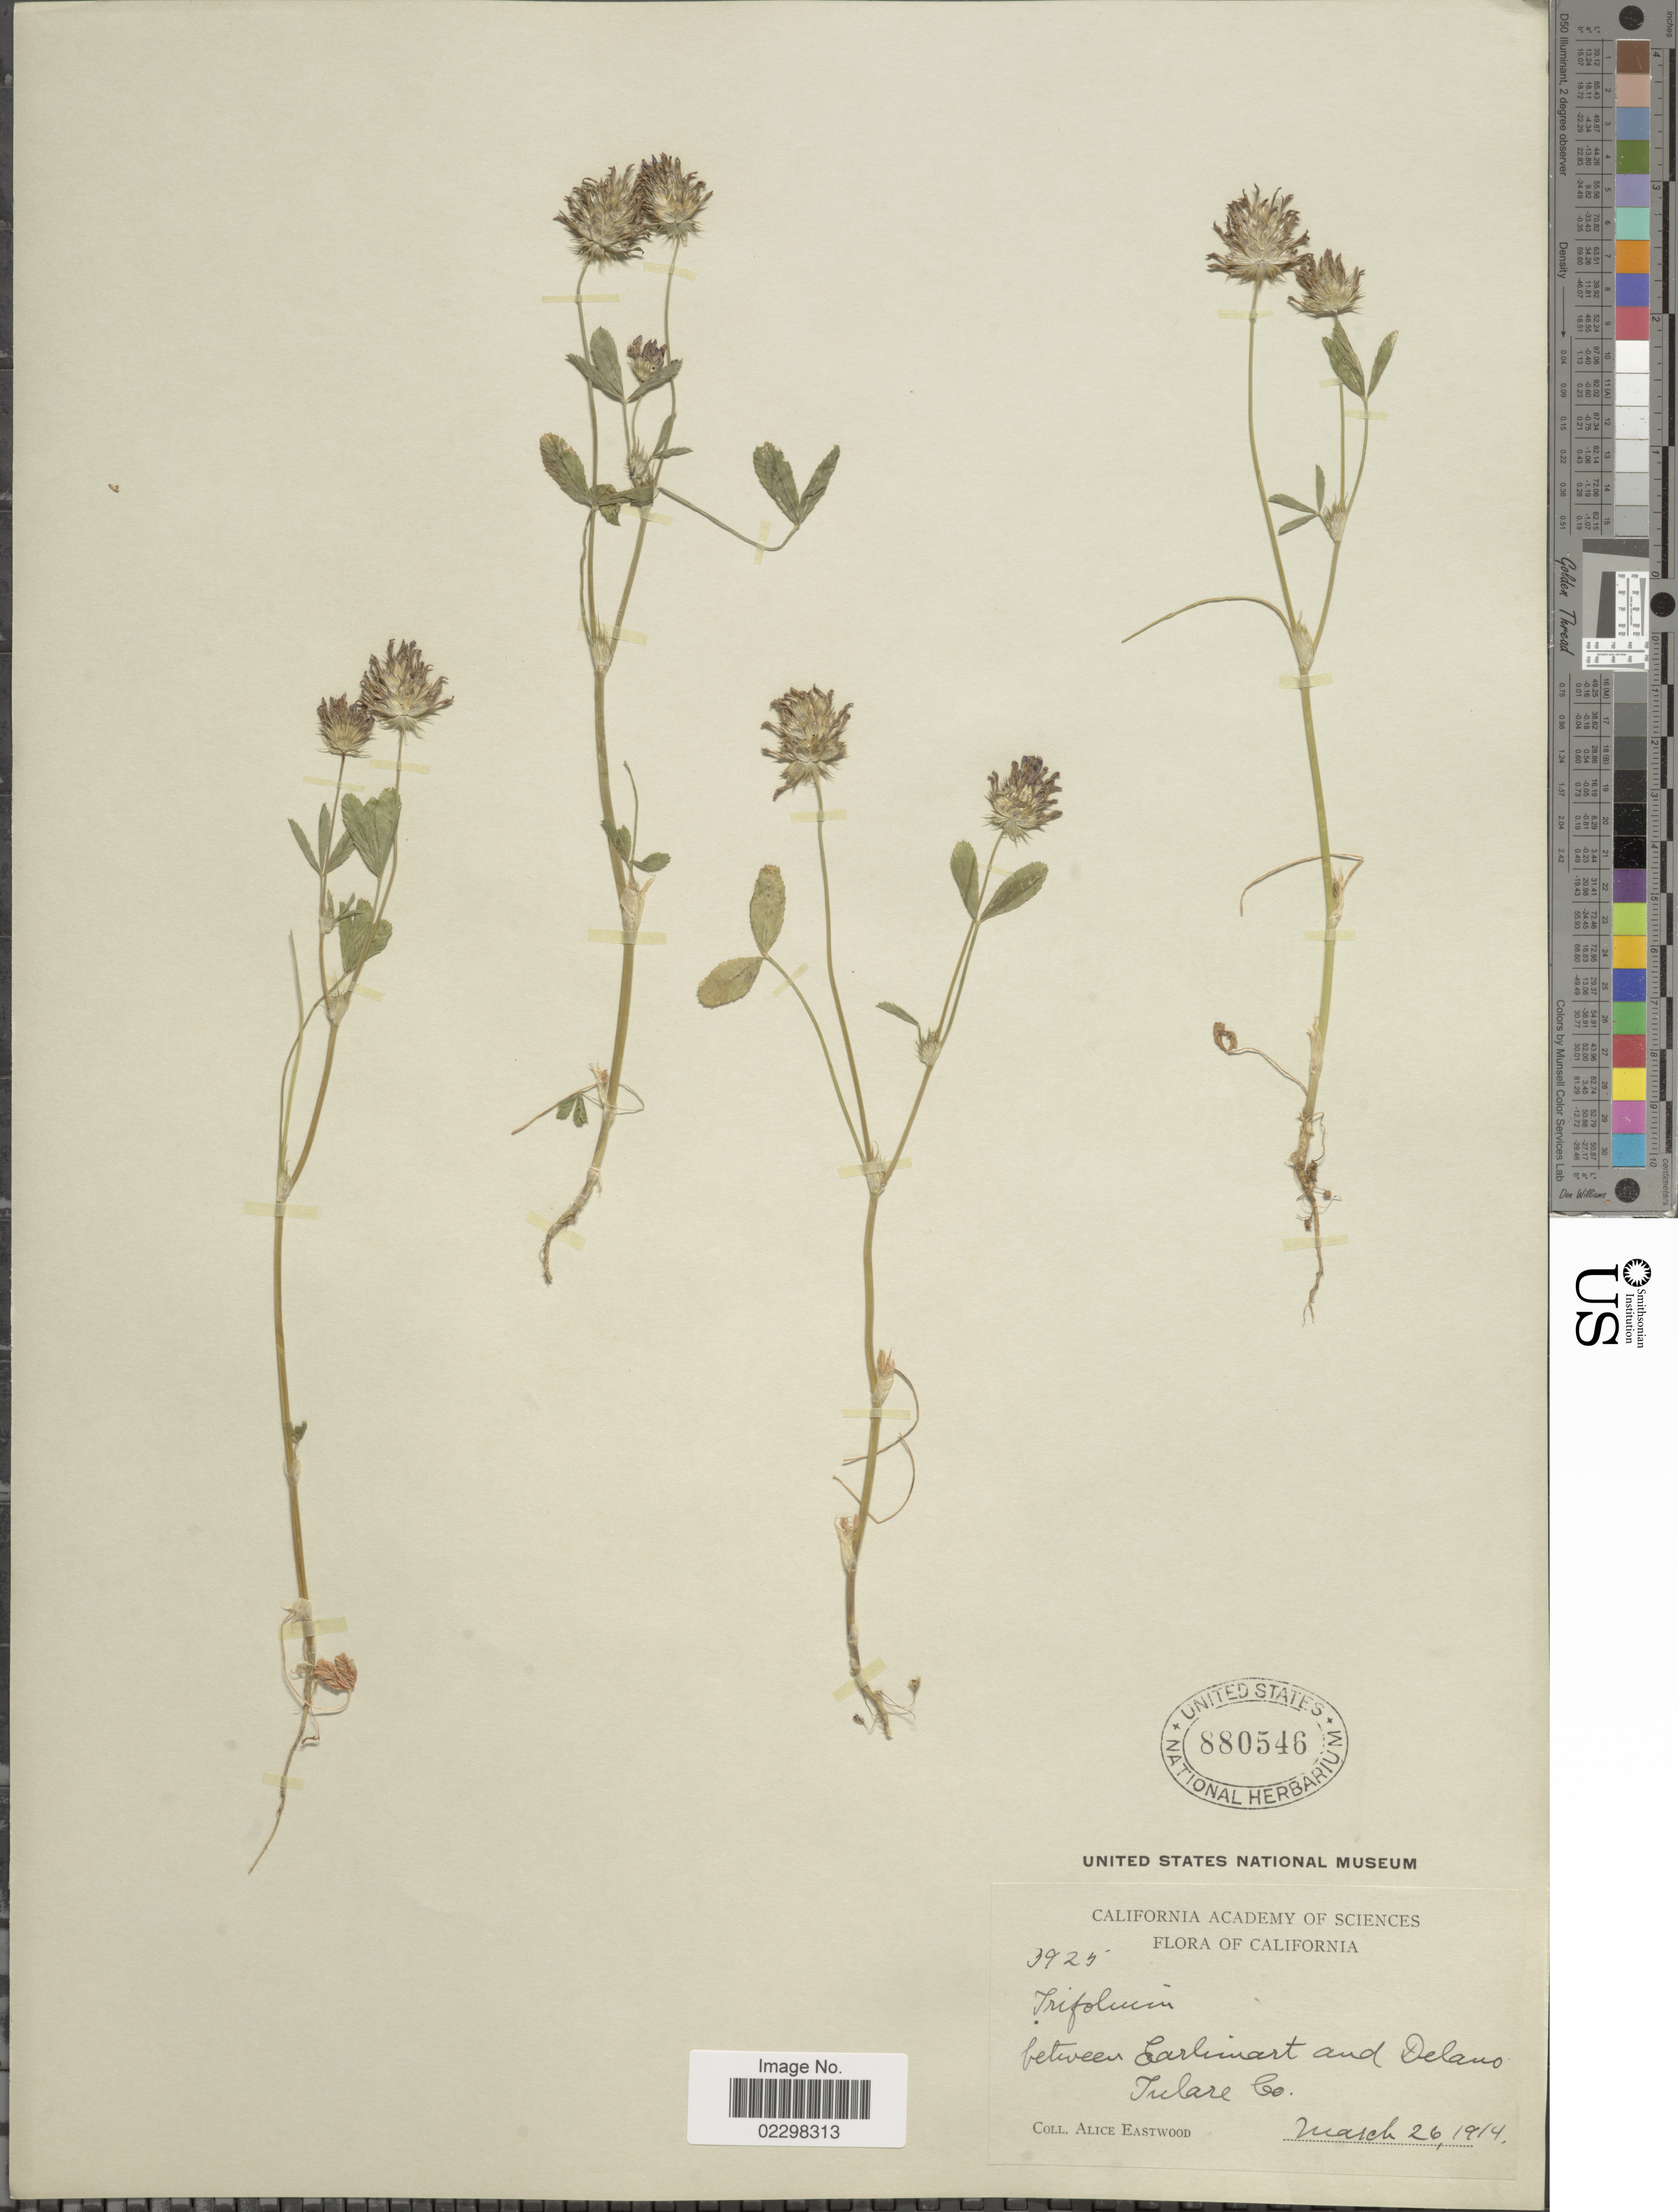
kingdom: Plantae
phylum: Tracheophyta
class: Magnoliopsida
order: Fabales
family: Fabaceae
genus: Trifolium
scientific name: Trifolium tridentatum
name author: Lindl.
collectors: A. Eastwood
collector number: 3925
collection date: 1914-03-26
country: United States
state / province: California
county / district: Tulare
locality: Between Earlimart and Delano Tulare Co.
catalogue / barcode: US 880546